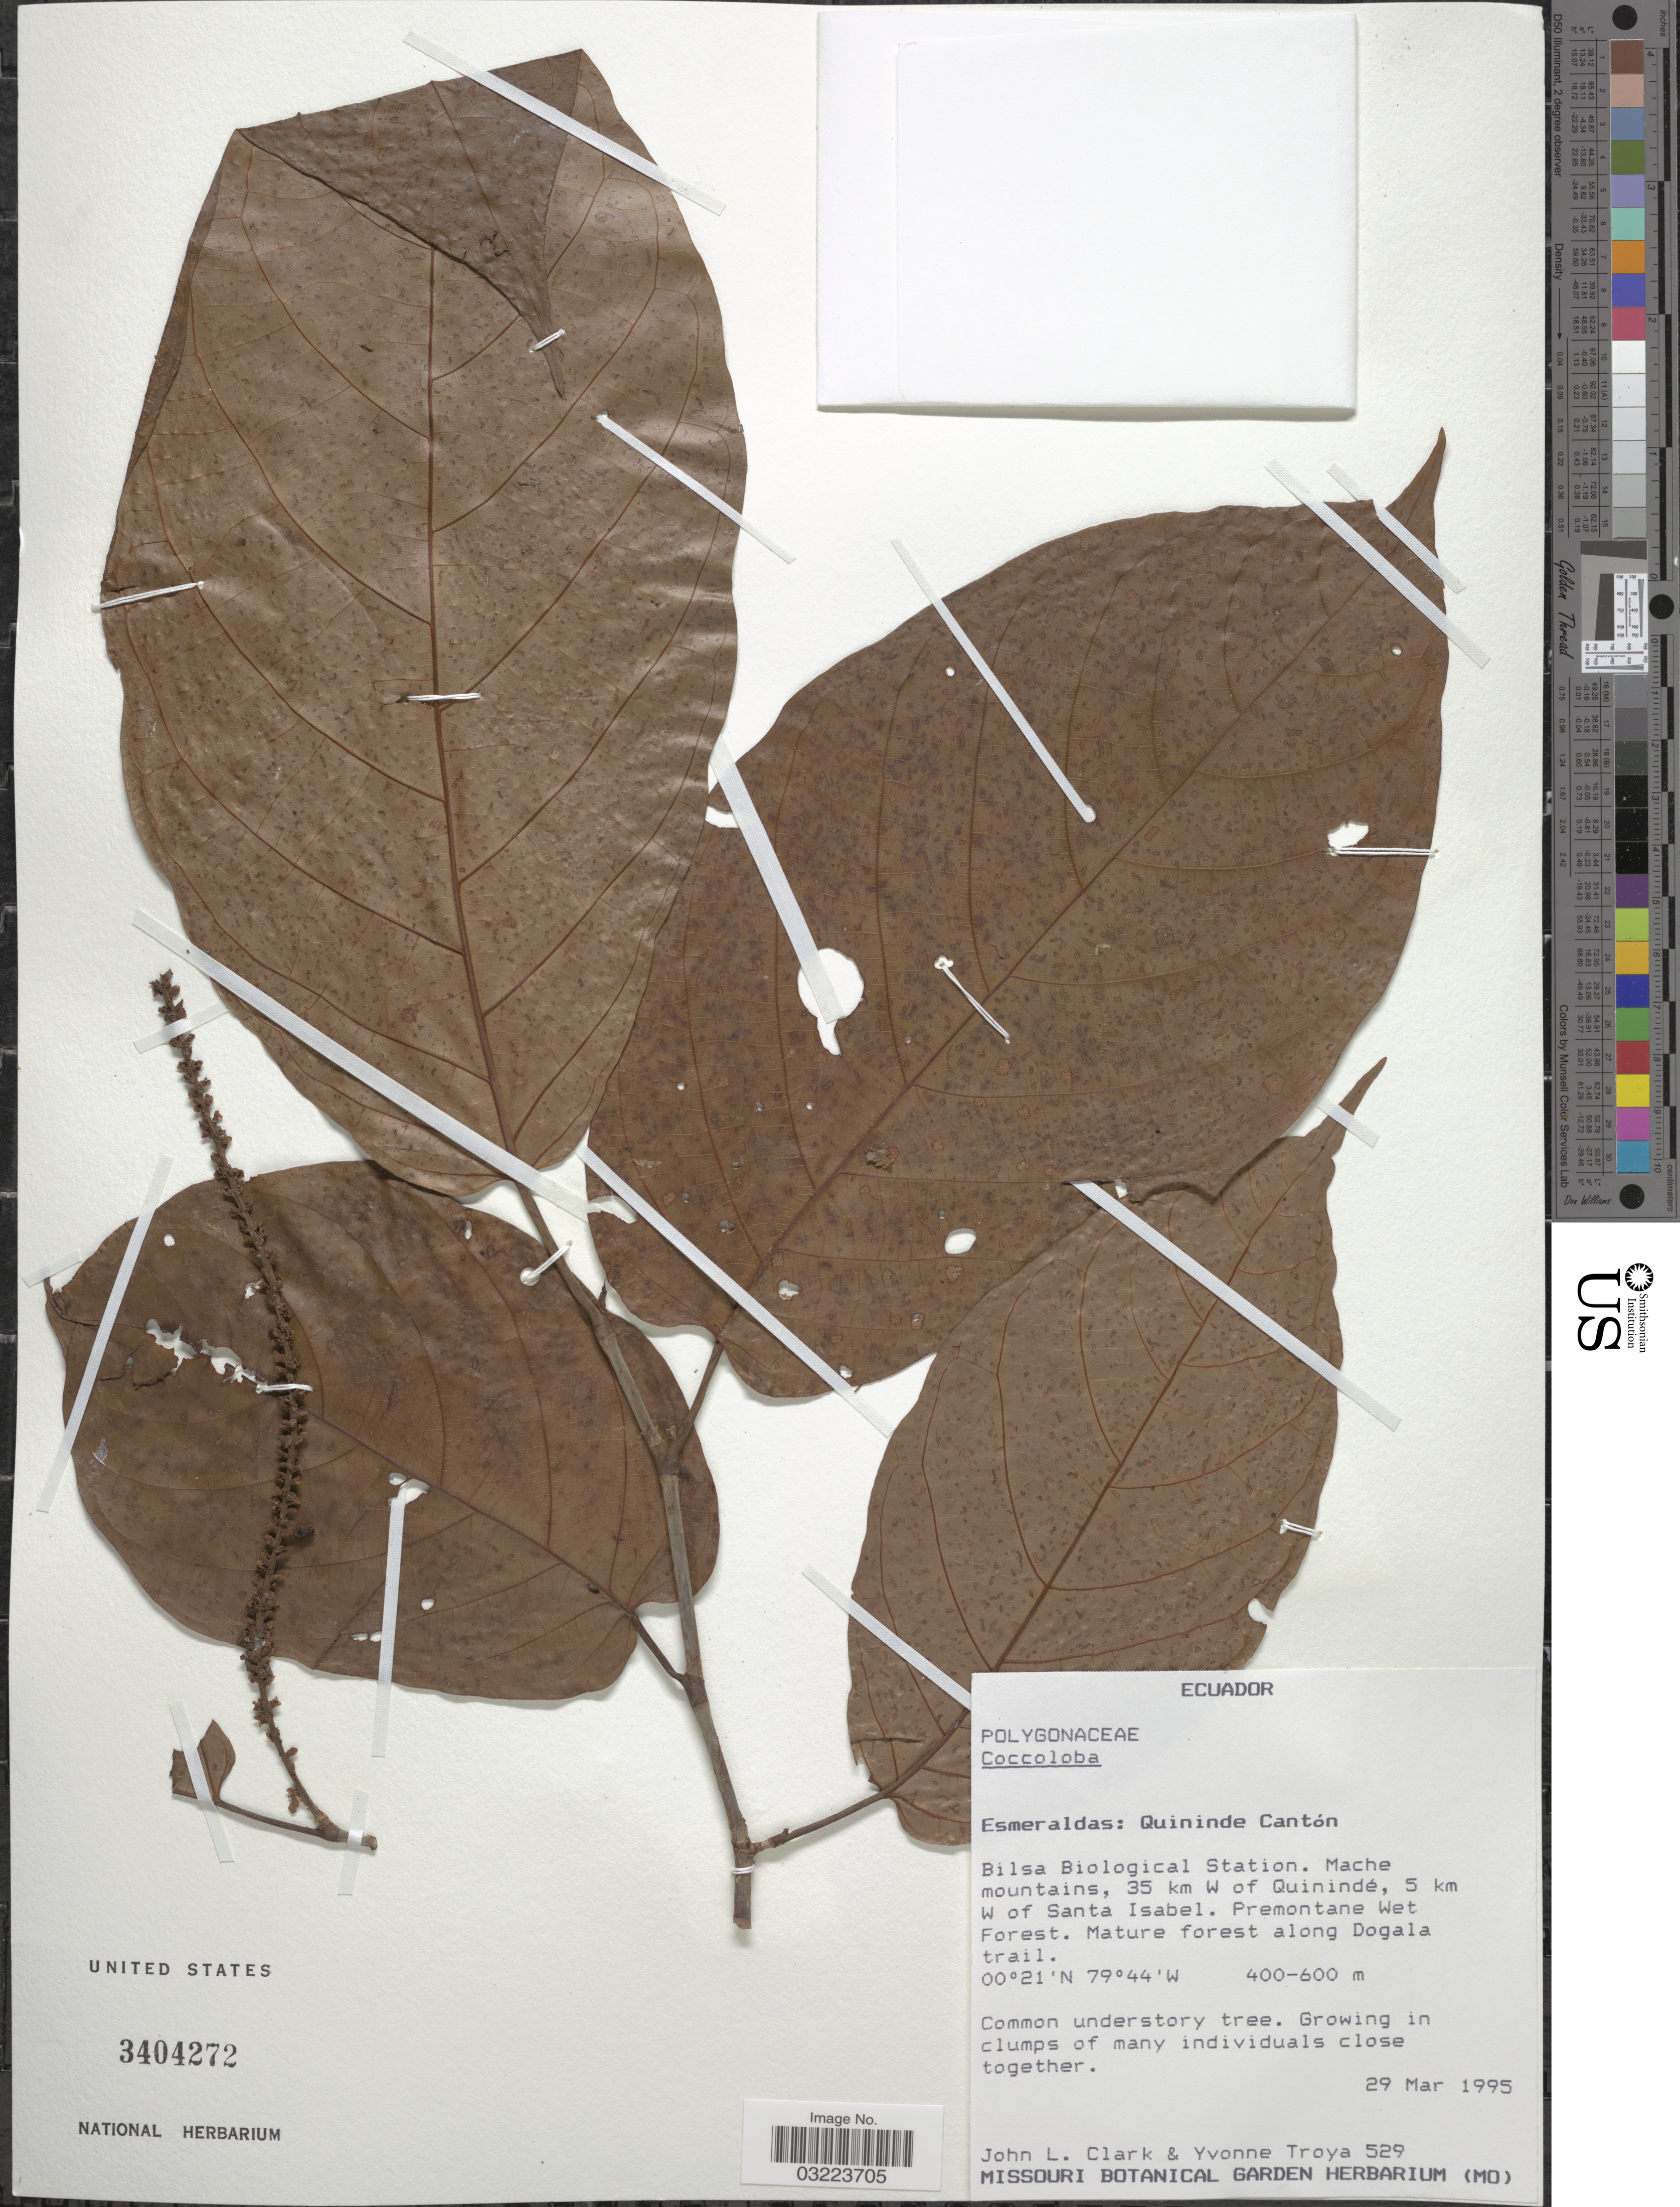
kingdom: Plantae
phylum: Tracheophyta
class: Magnoliopsida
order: Caryophyllales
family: Polygonaceae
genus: Coccoloba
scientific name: Coccoloba sp.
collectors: J. L. Clark & Y. Troya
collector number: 529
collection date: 1995-03-29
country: Ecuador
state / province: Esmeraldas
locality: Quininde Cantón. Bilsa Biological Station. Mache Mountains, 35 km W of Quinindé 5 km W of Santa Isabel. Along Dogala trail.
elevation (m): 400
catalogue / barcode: US 3404272